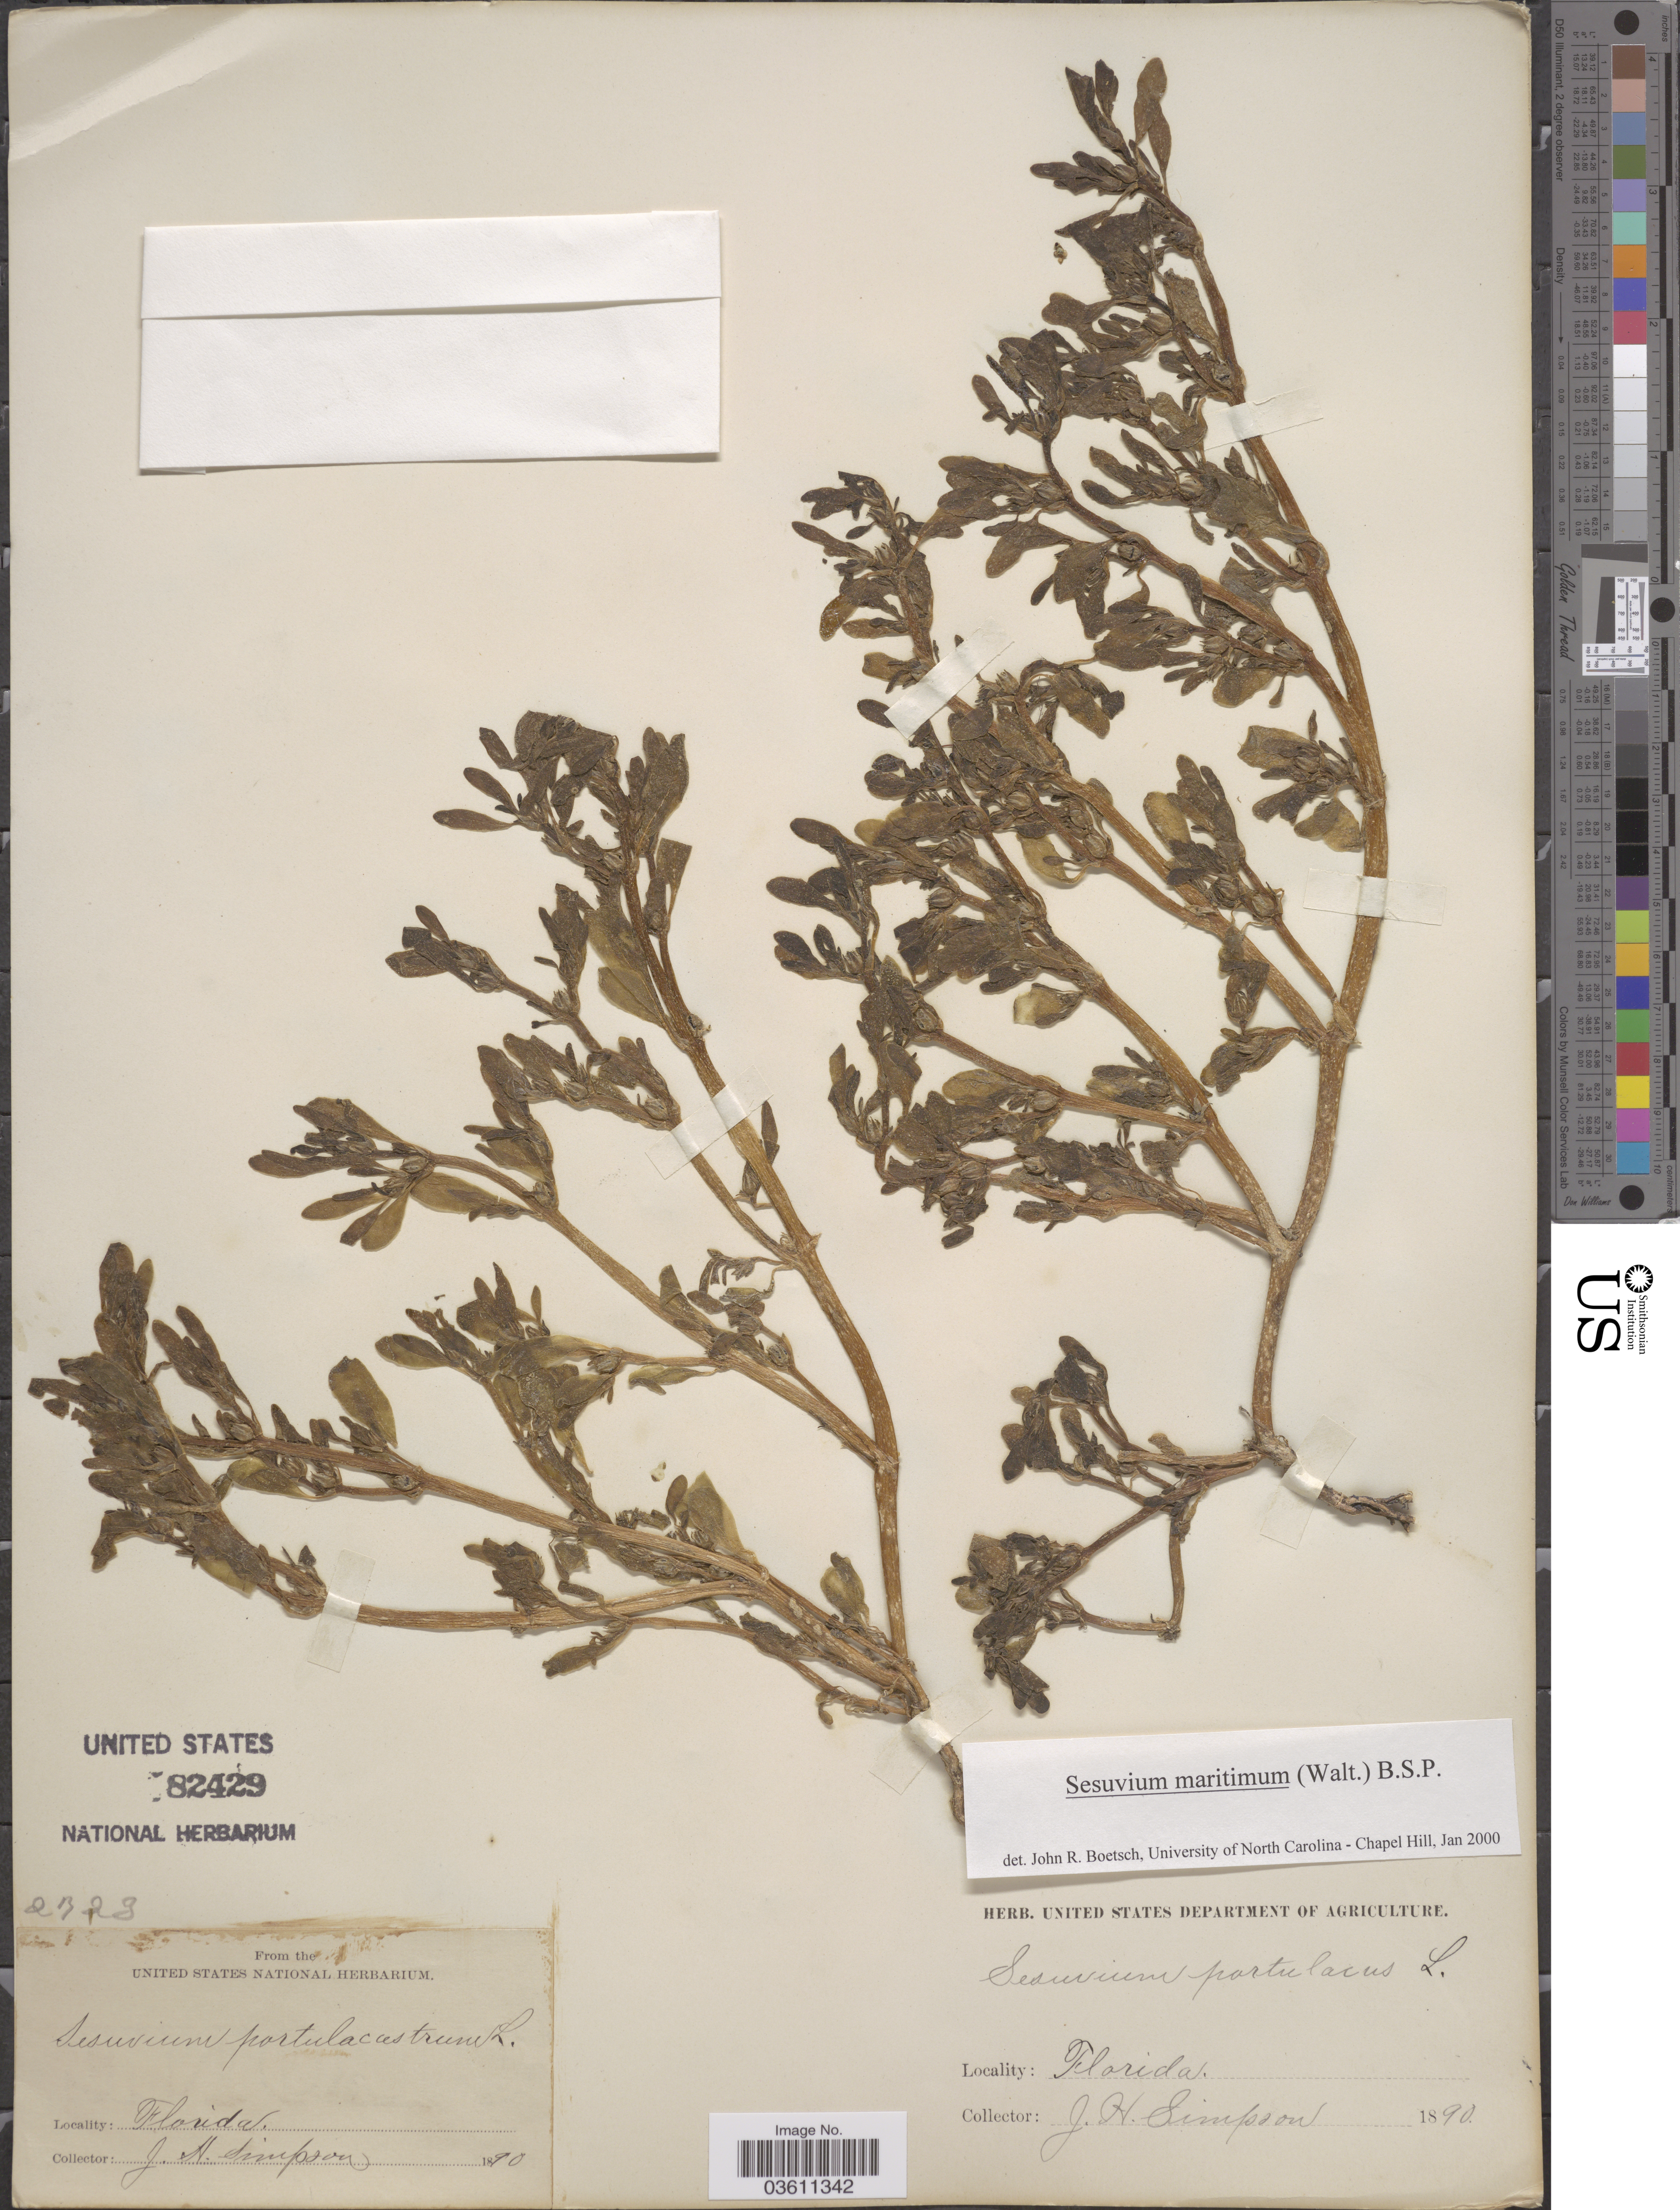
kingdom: Plantae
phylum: Tracheophyta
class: Magnoliopsida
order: Caryophyllales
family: Aizoaceae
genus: Sesuvium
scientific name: Sesuvium maritimum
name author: (Walter) Britton, Stearns & Poggenb.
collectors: J. H. Simpson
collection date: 1890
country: United States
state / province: Florida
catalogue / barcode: US 82429